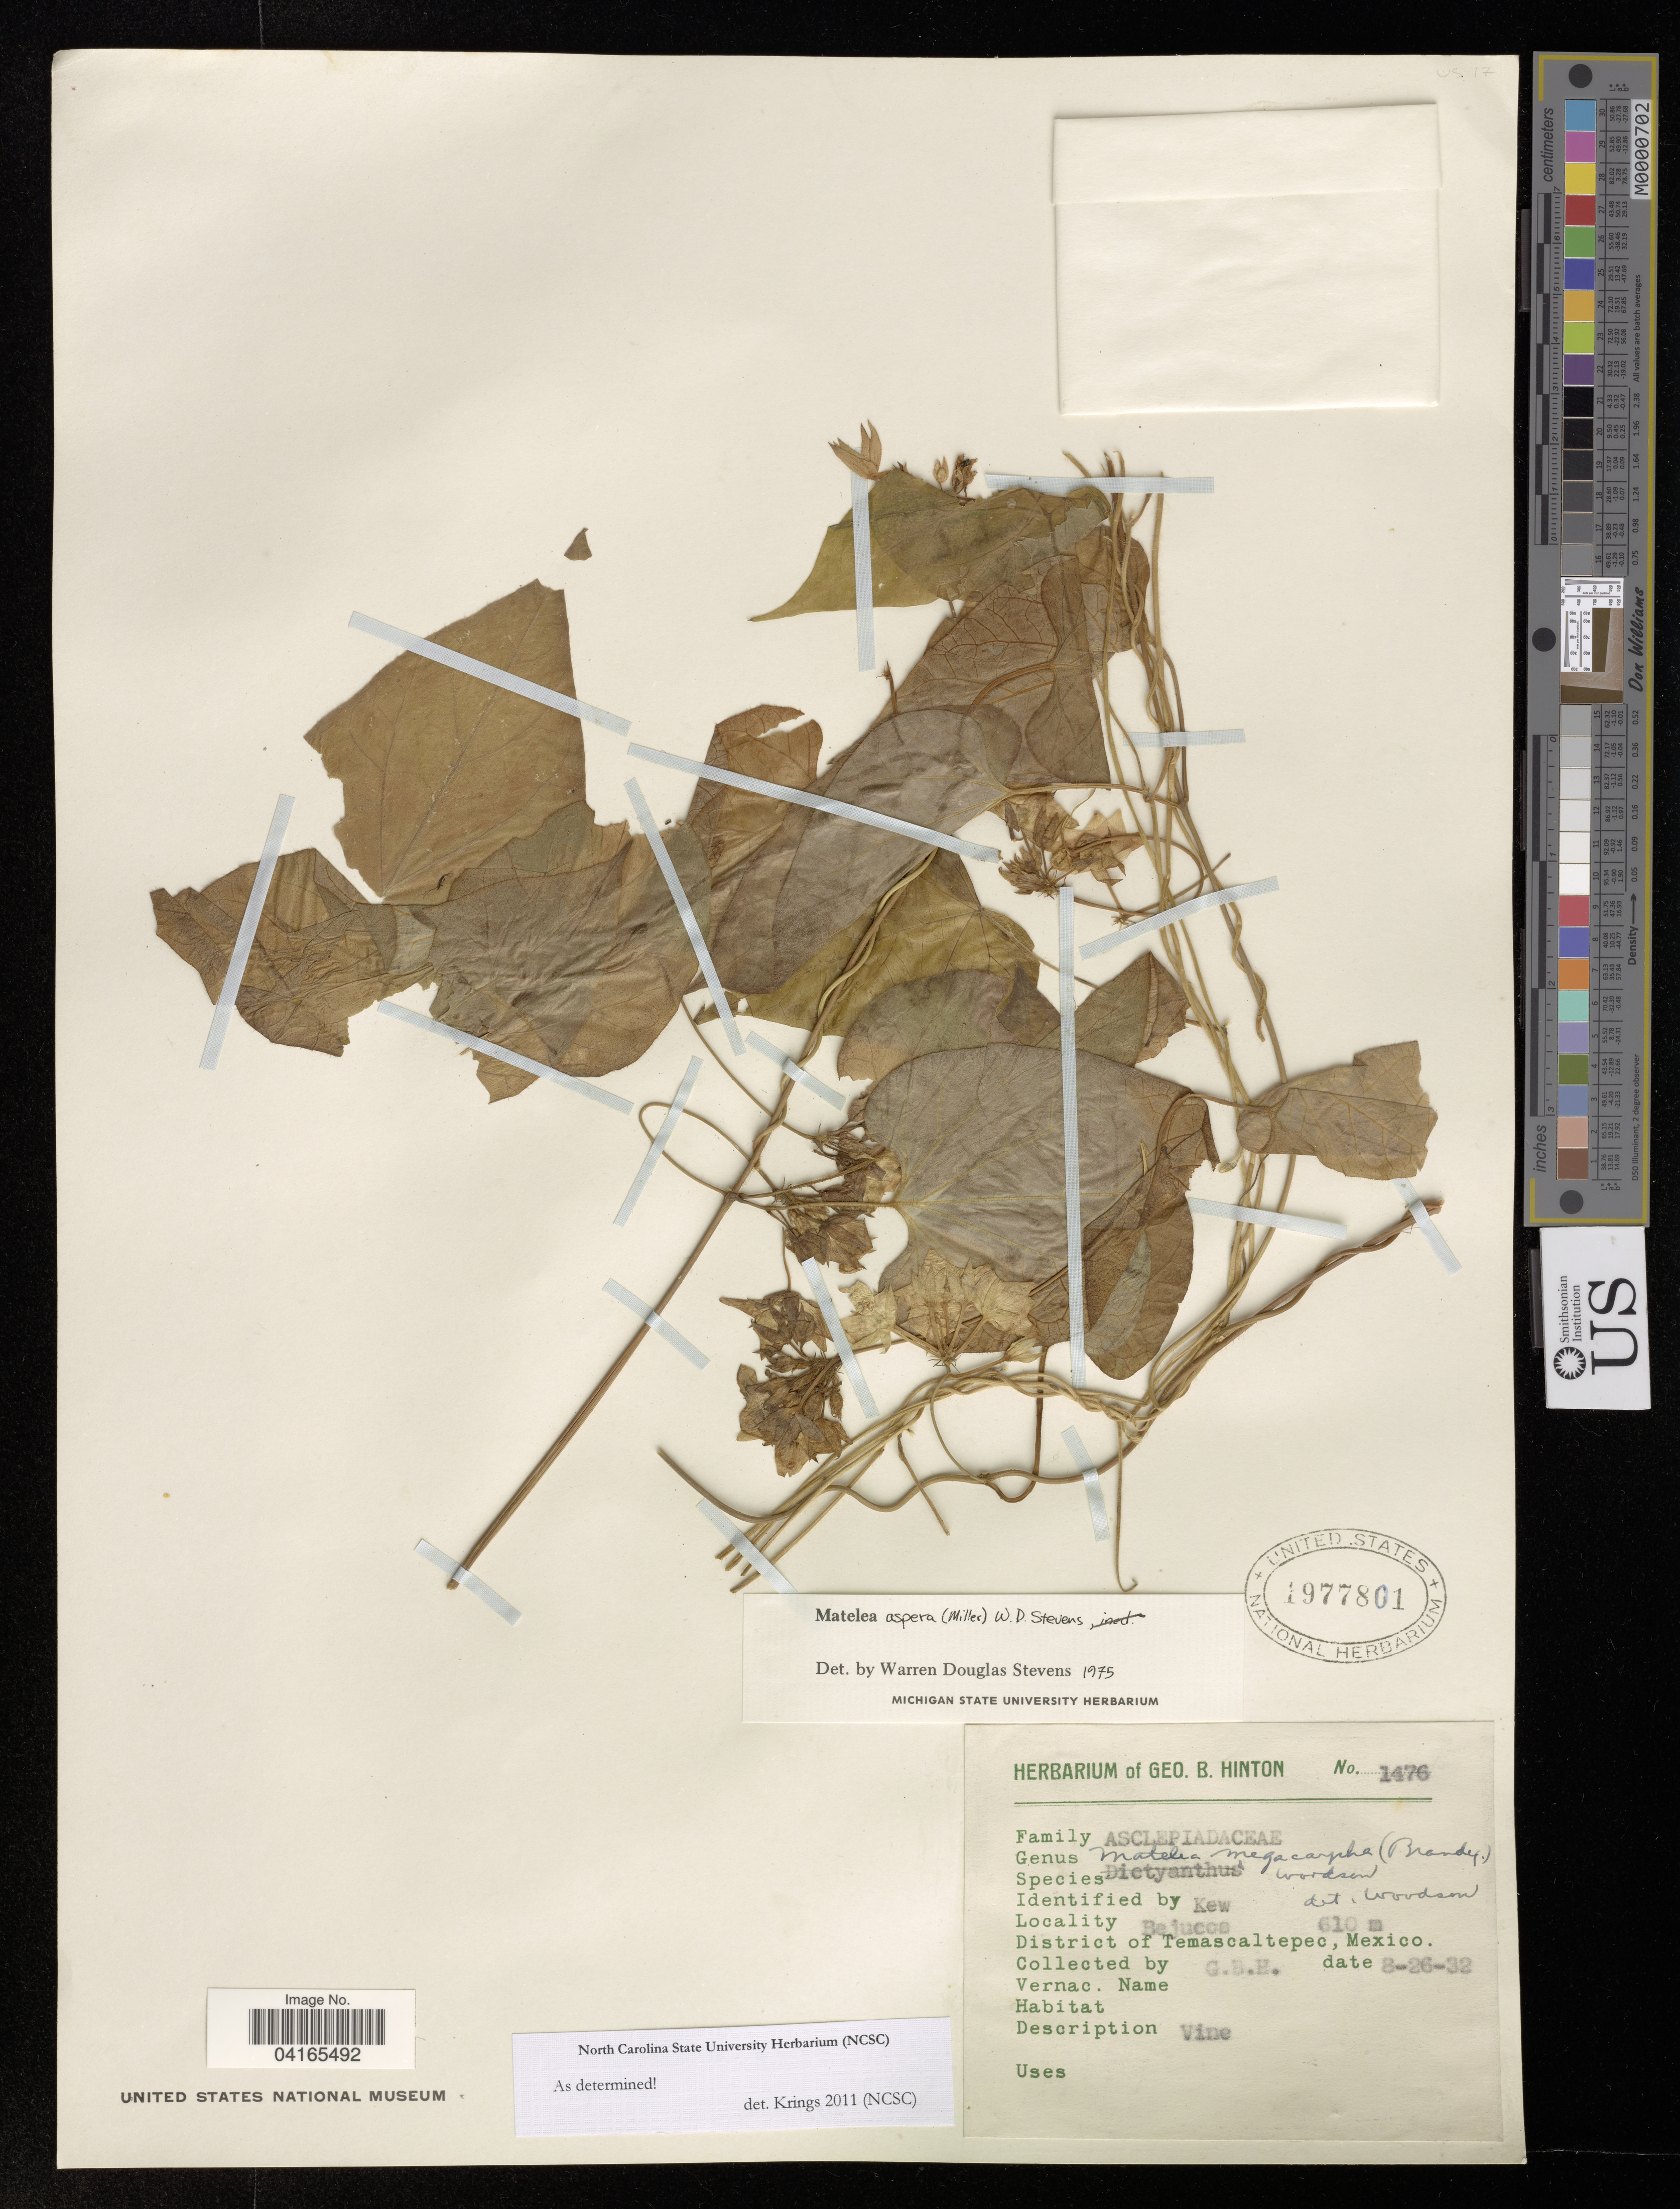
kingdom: Plantae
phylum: Tracheophyta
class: Magnoliopsida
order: Gentianales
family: Apocynaceae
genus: Matelea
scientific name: Matelea aspera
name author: (Mill.) W.D. Stevens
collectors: G. B. Hinton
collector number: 1476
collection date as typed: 32 AUG 26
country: Mexico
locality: District of Temascaltepec.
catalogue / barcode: US 1977801